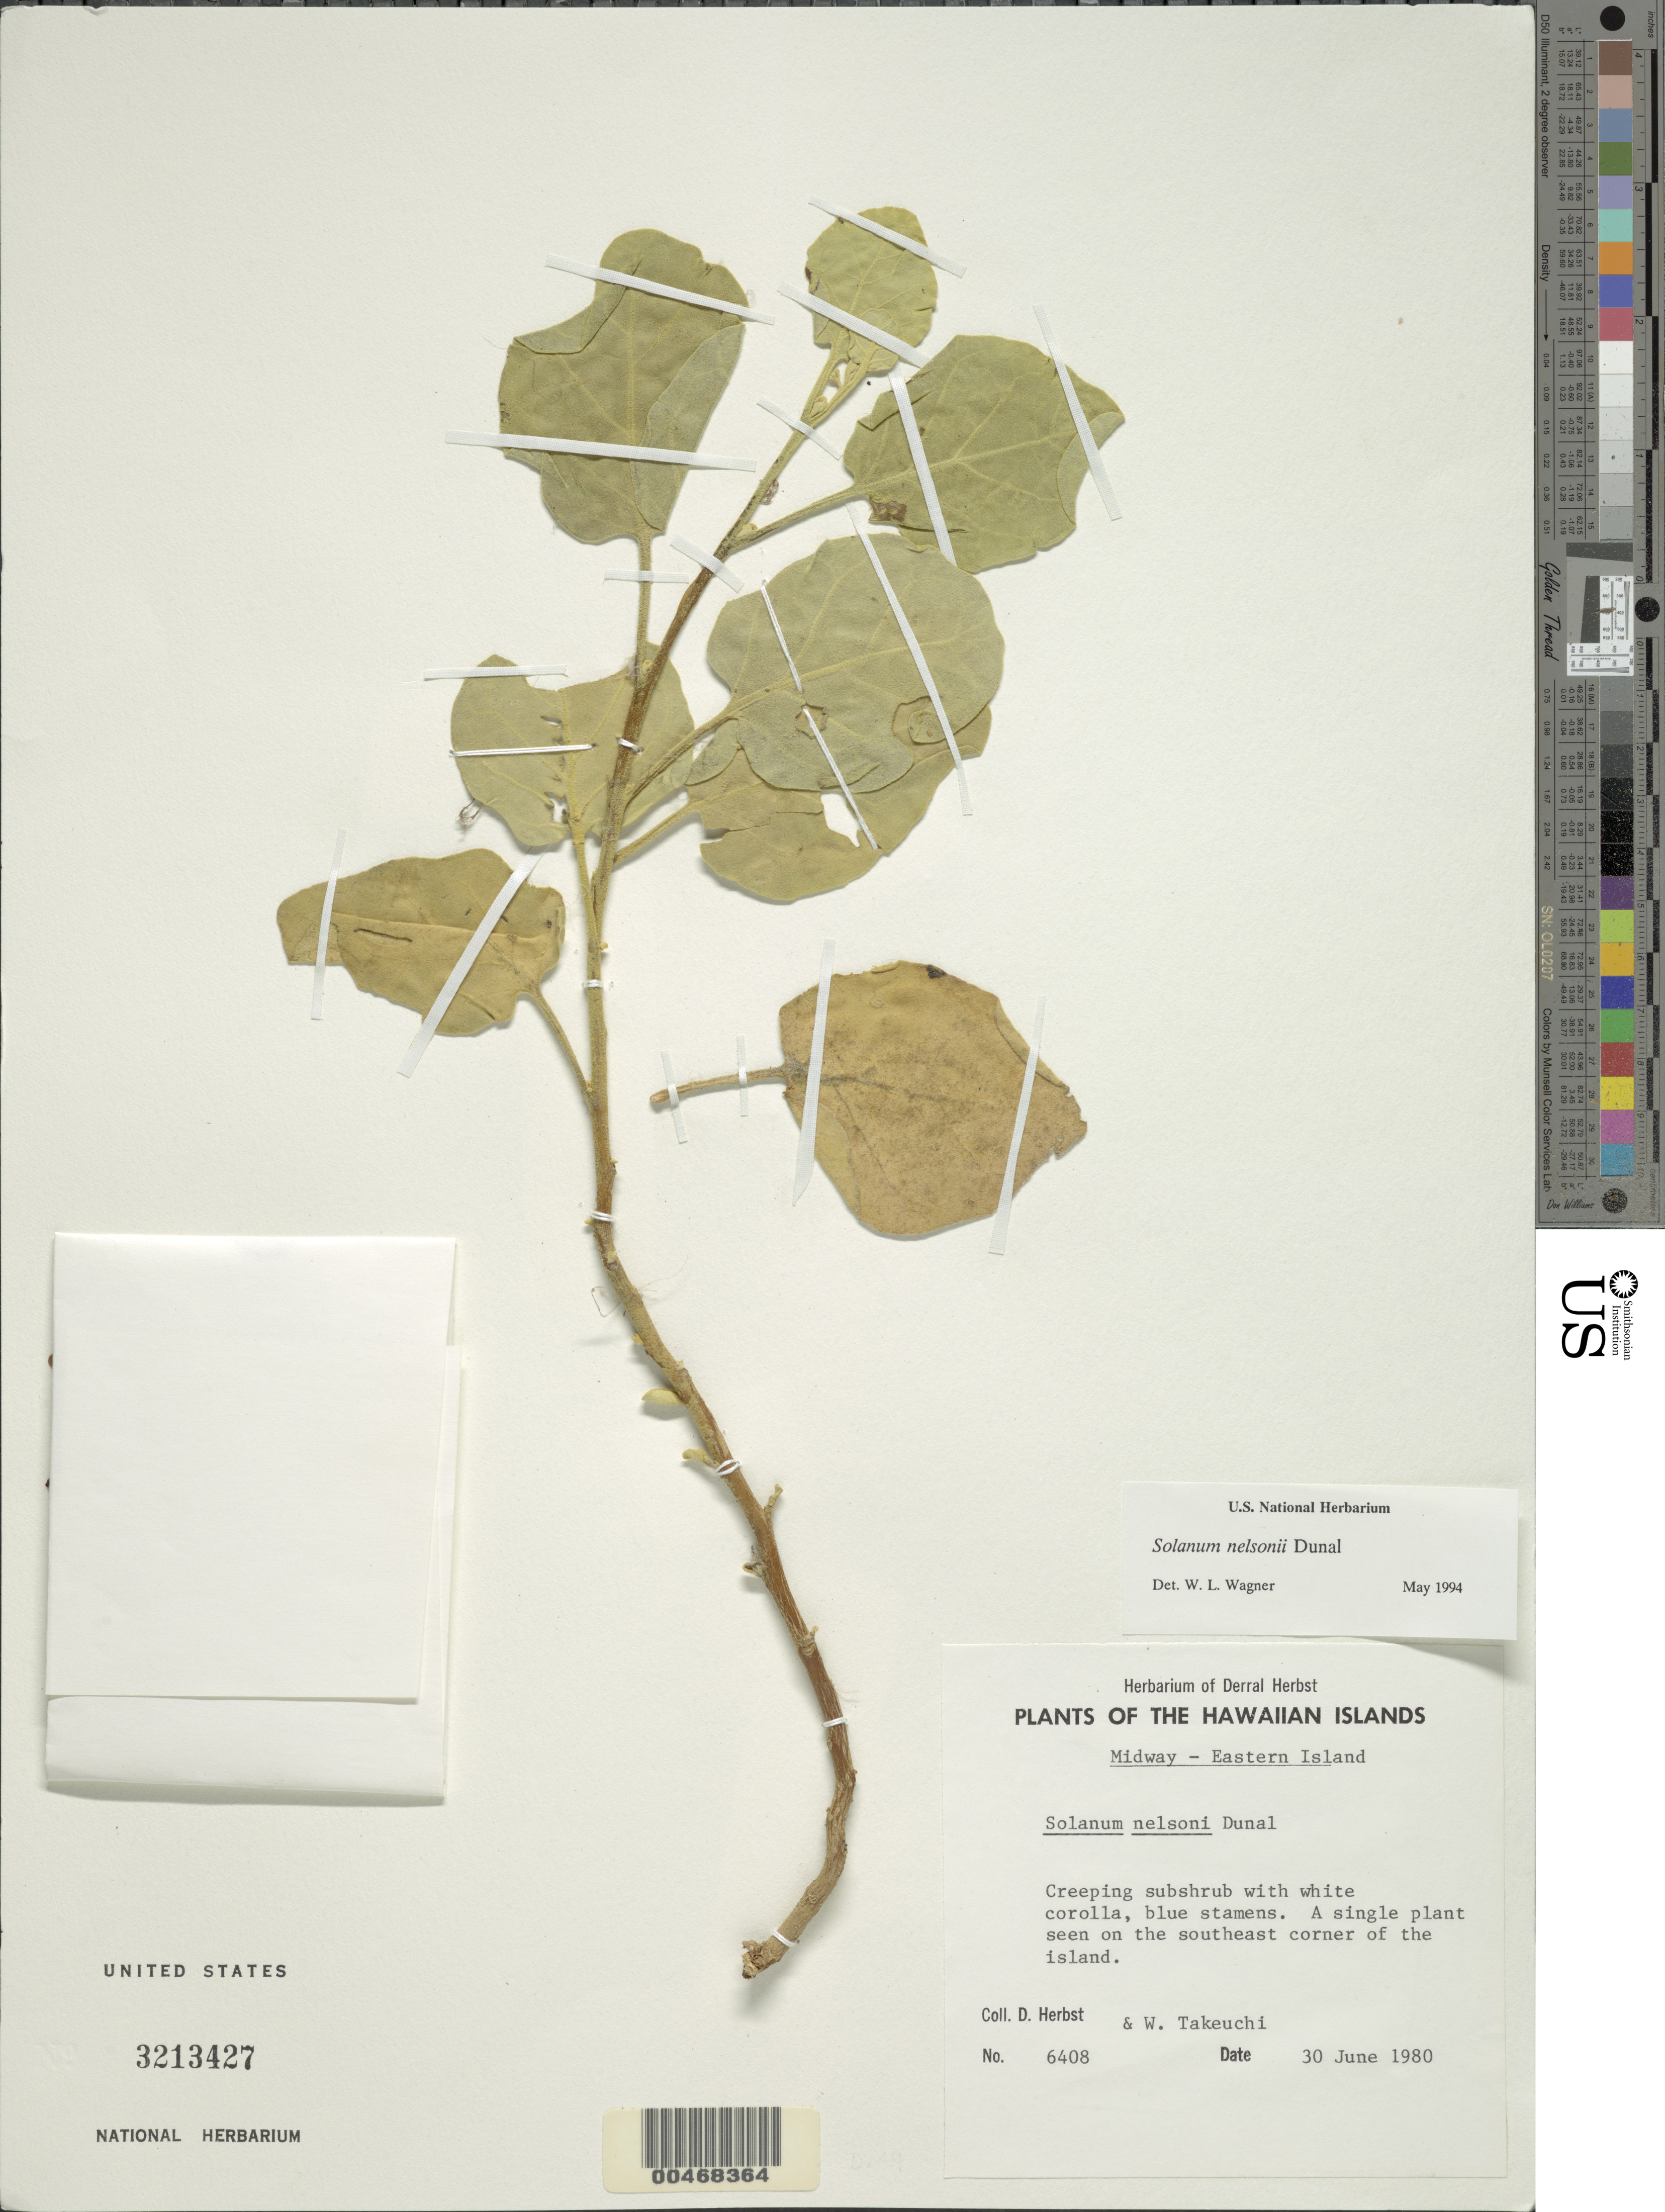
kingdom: Plantae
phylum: Tracheophyta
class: Magnoliopsida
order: Solanales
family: Solanaceae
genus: Solanum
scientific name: Solanum nelsonii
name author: Dunal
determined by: Knapp, S. D.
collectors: D. R. Herbst & W. N. Takeuchi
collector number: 6408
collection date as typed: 30 Jun 1980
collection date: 1980-06-30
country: U.S. Administered Pacific Islands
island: Midway Atoll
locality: Eastern Islet, SE corner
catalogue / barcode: US 3213427